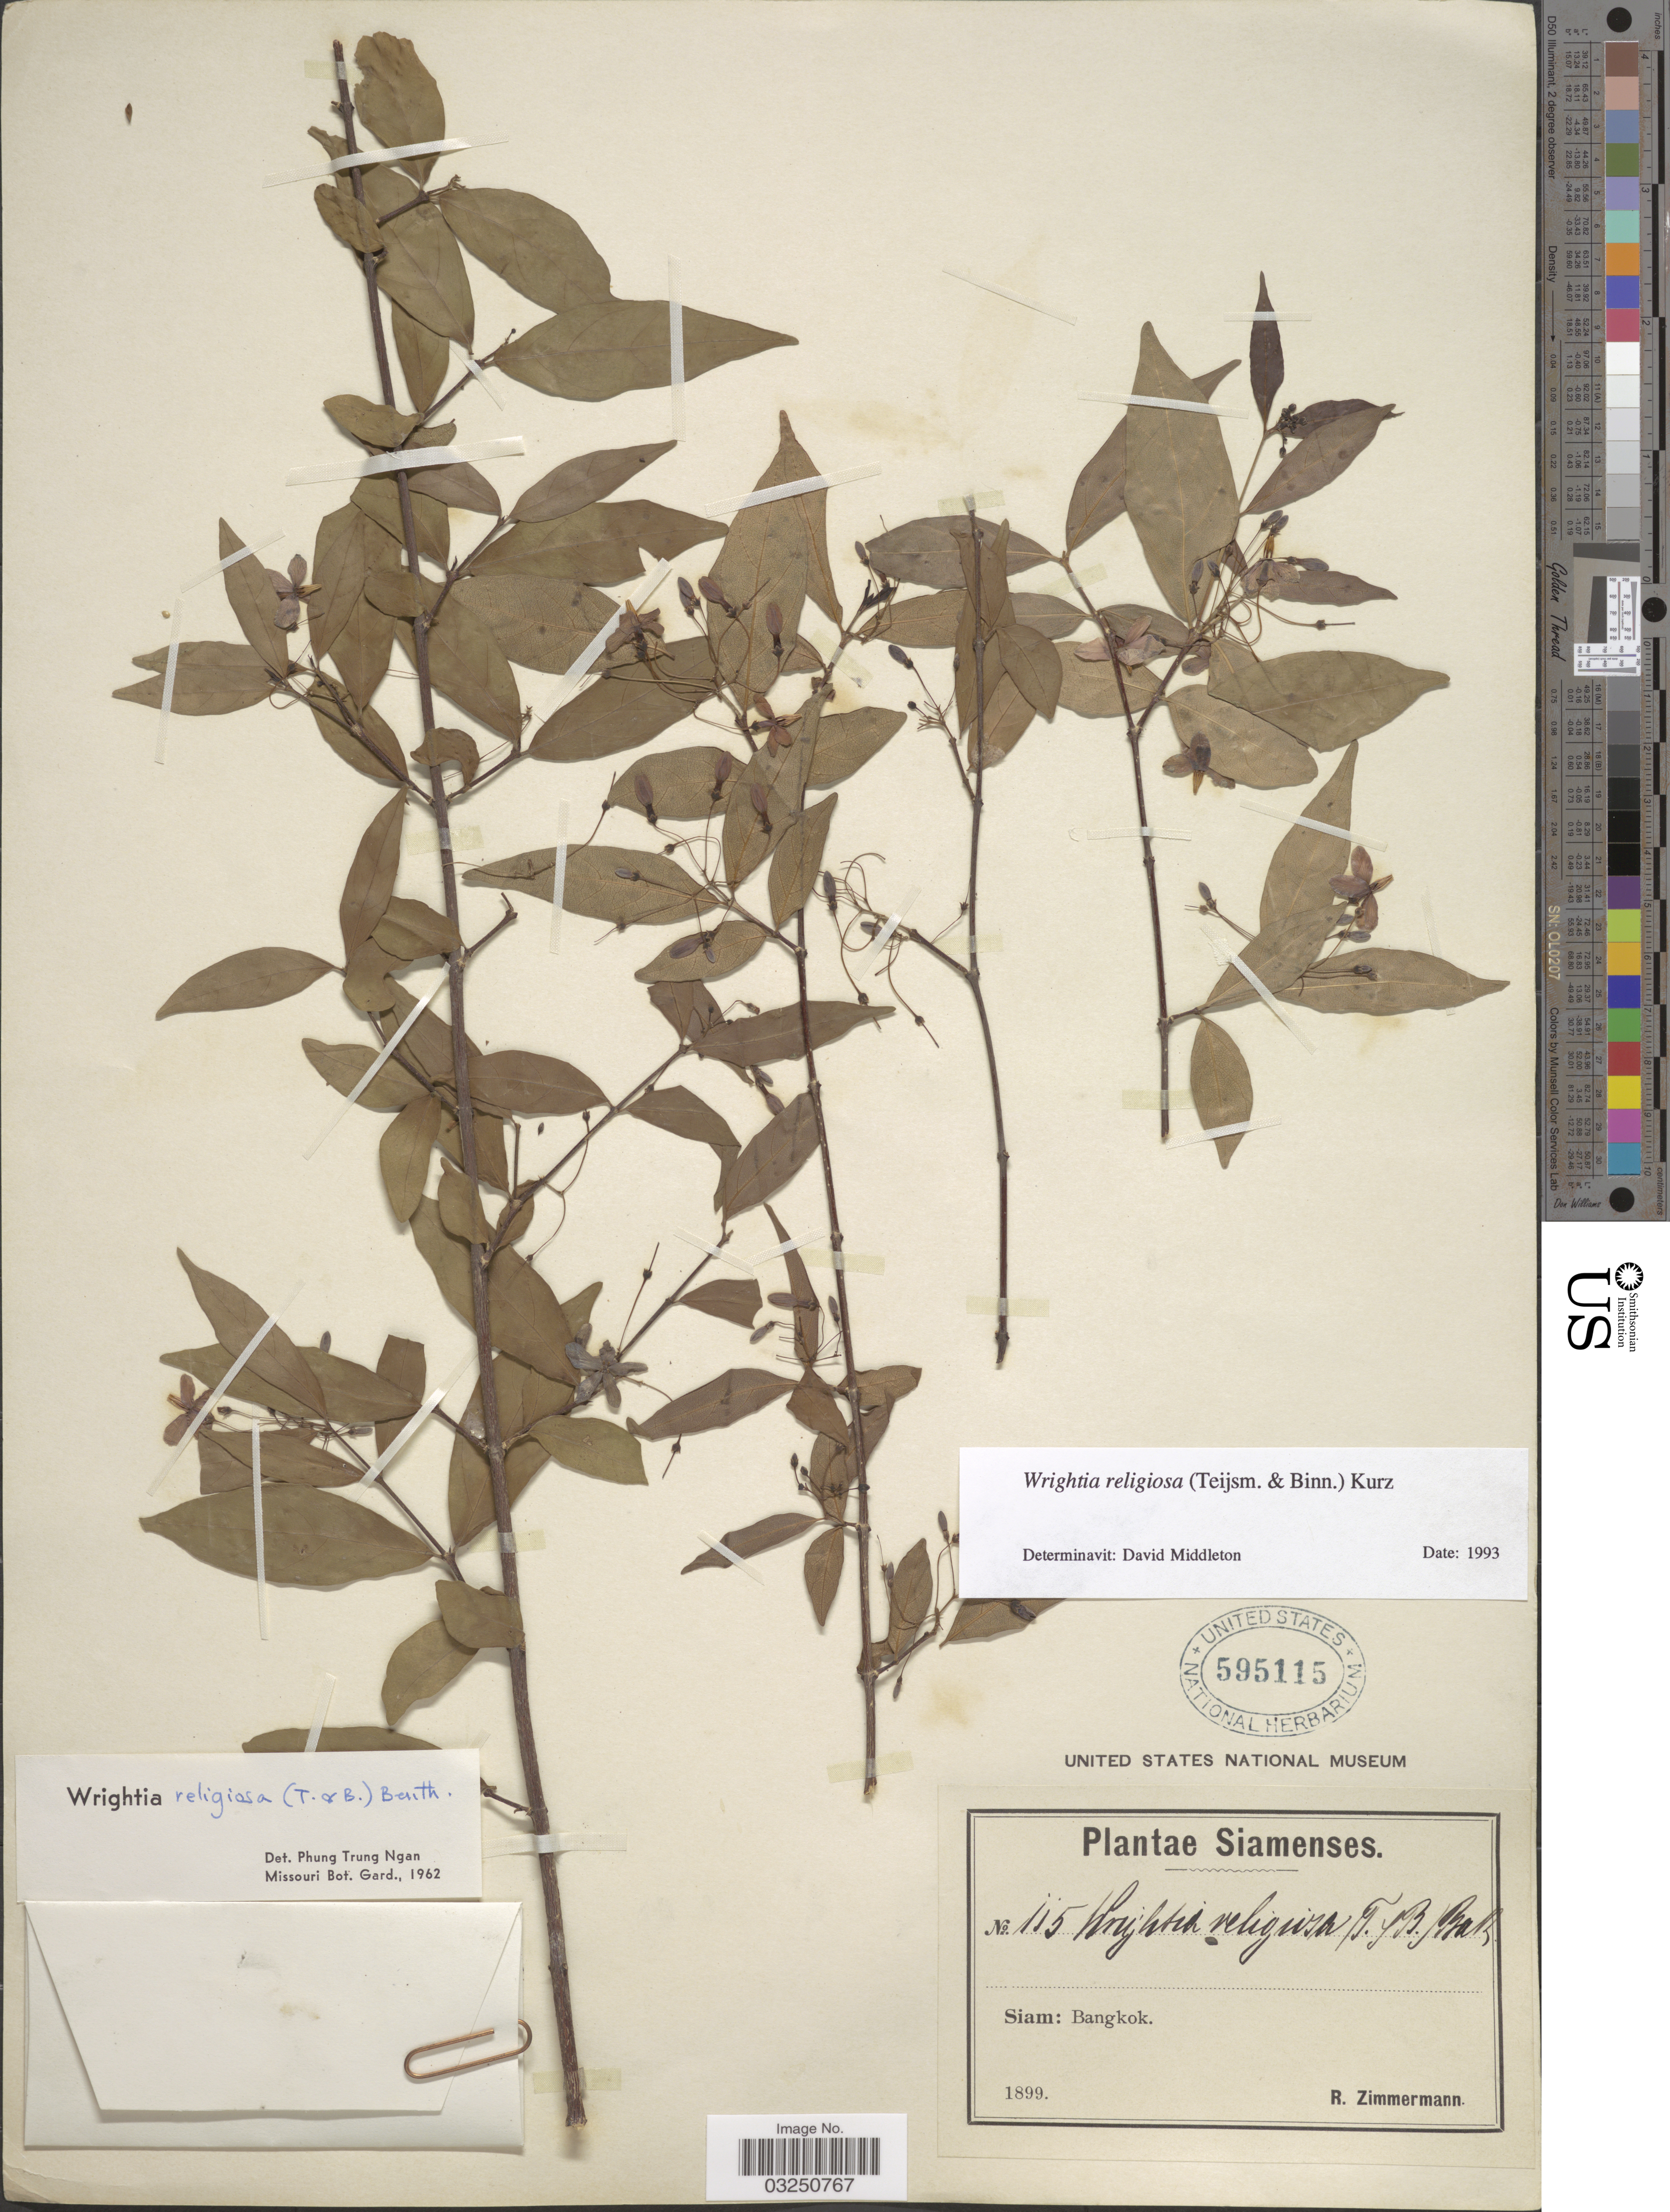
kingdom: Plantae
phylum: Tracheophyta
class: Magnoliopsida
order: Gentianales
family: Apocynaceae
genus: Wrightia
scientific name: Wrightia religiosa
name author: Benth. & Hook. f.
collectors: R. Zimmermann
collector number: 115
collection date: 1899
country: Thailand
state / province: Bangkok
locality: Siam.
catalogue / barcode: US 595115